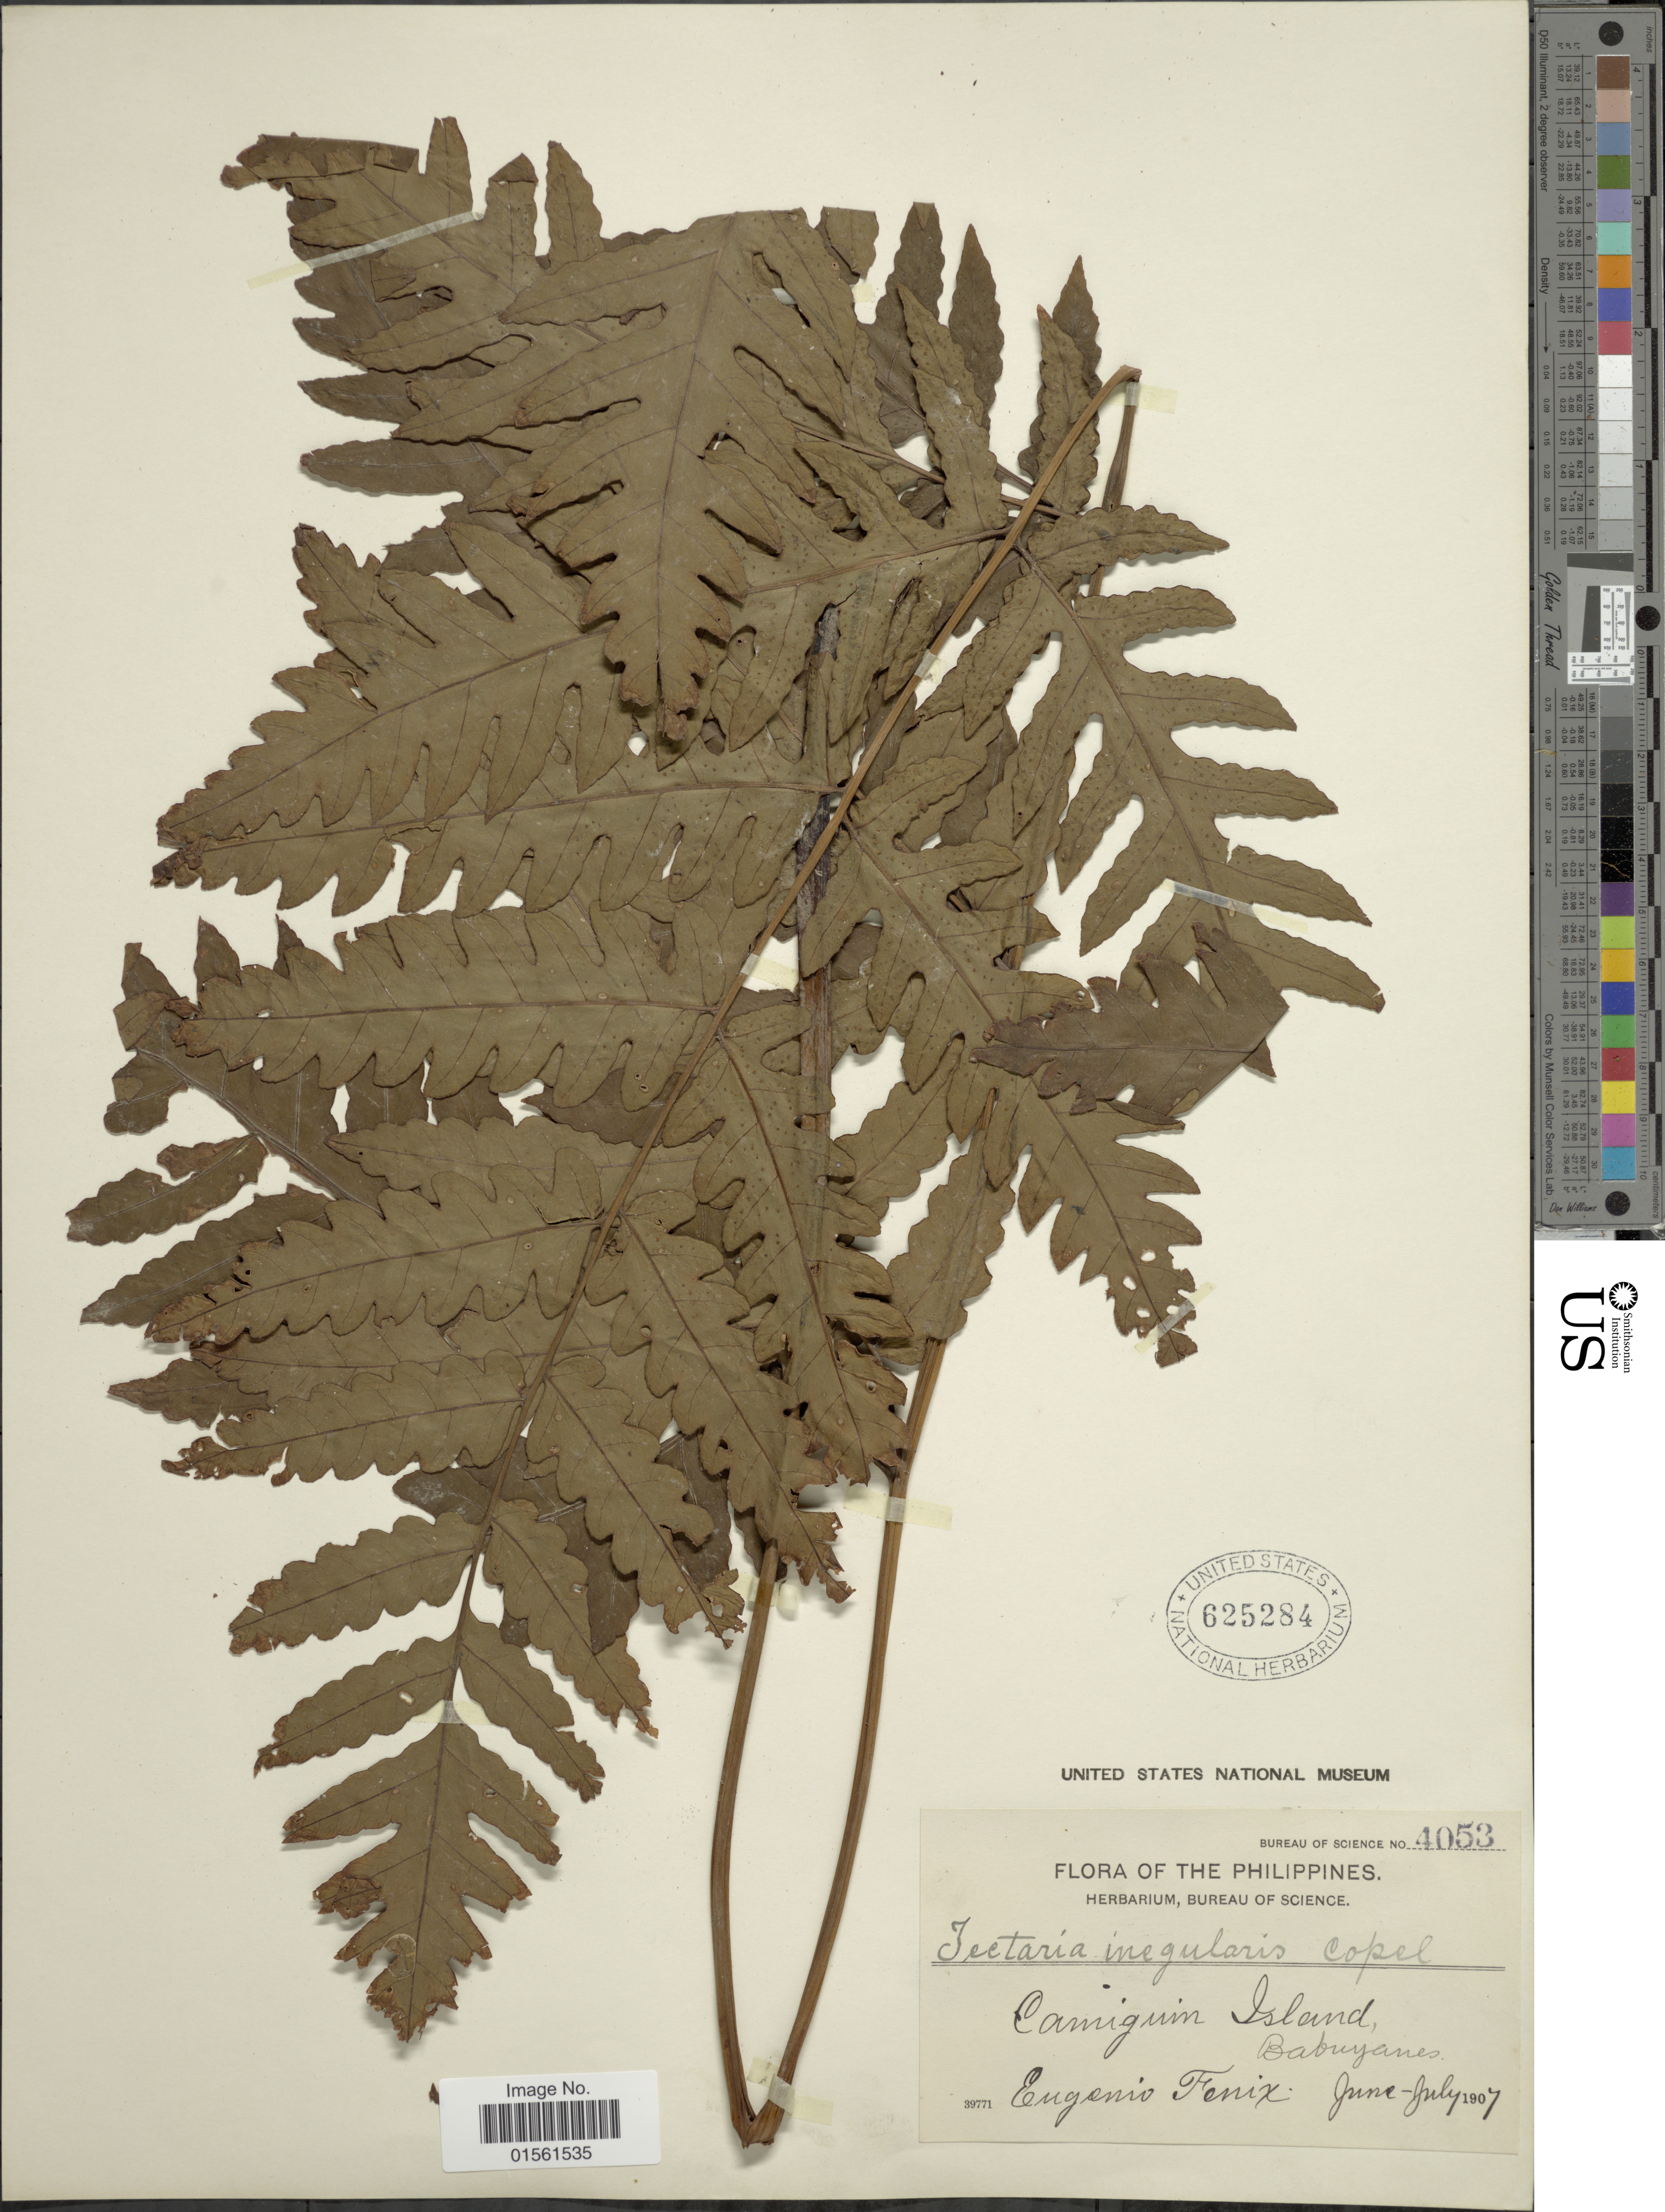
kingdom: Plantae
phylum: Tracheophyta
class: Polypodiopsida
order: Polypodiales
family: Dryopteridaceae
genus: Pleocnemia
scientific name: Pleocnemia brongniartii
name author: (Bory) Holttum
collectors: A. Fenix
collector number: Bureau of Science 4053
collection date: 1907-06/1907-07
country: Philippines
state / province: Northern Mindanao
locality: Camiguin Island. Babuyanes.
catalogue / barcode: US 625284